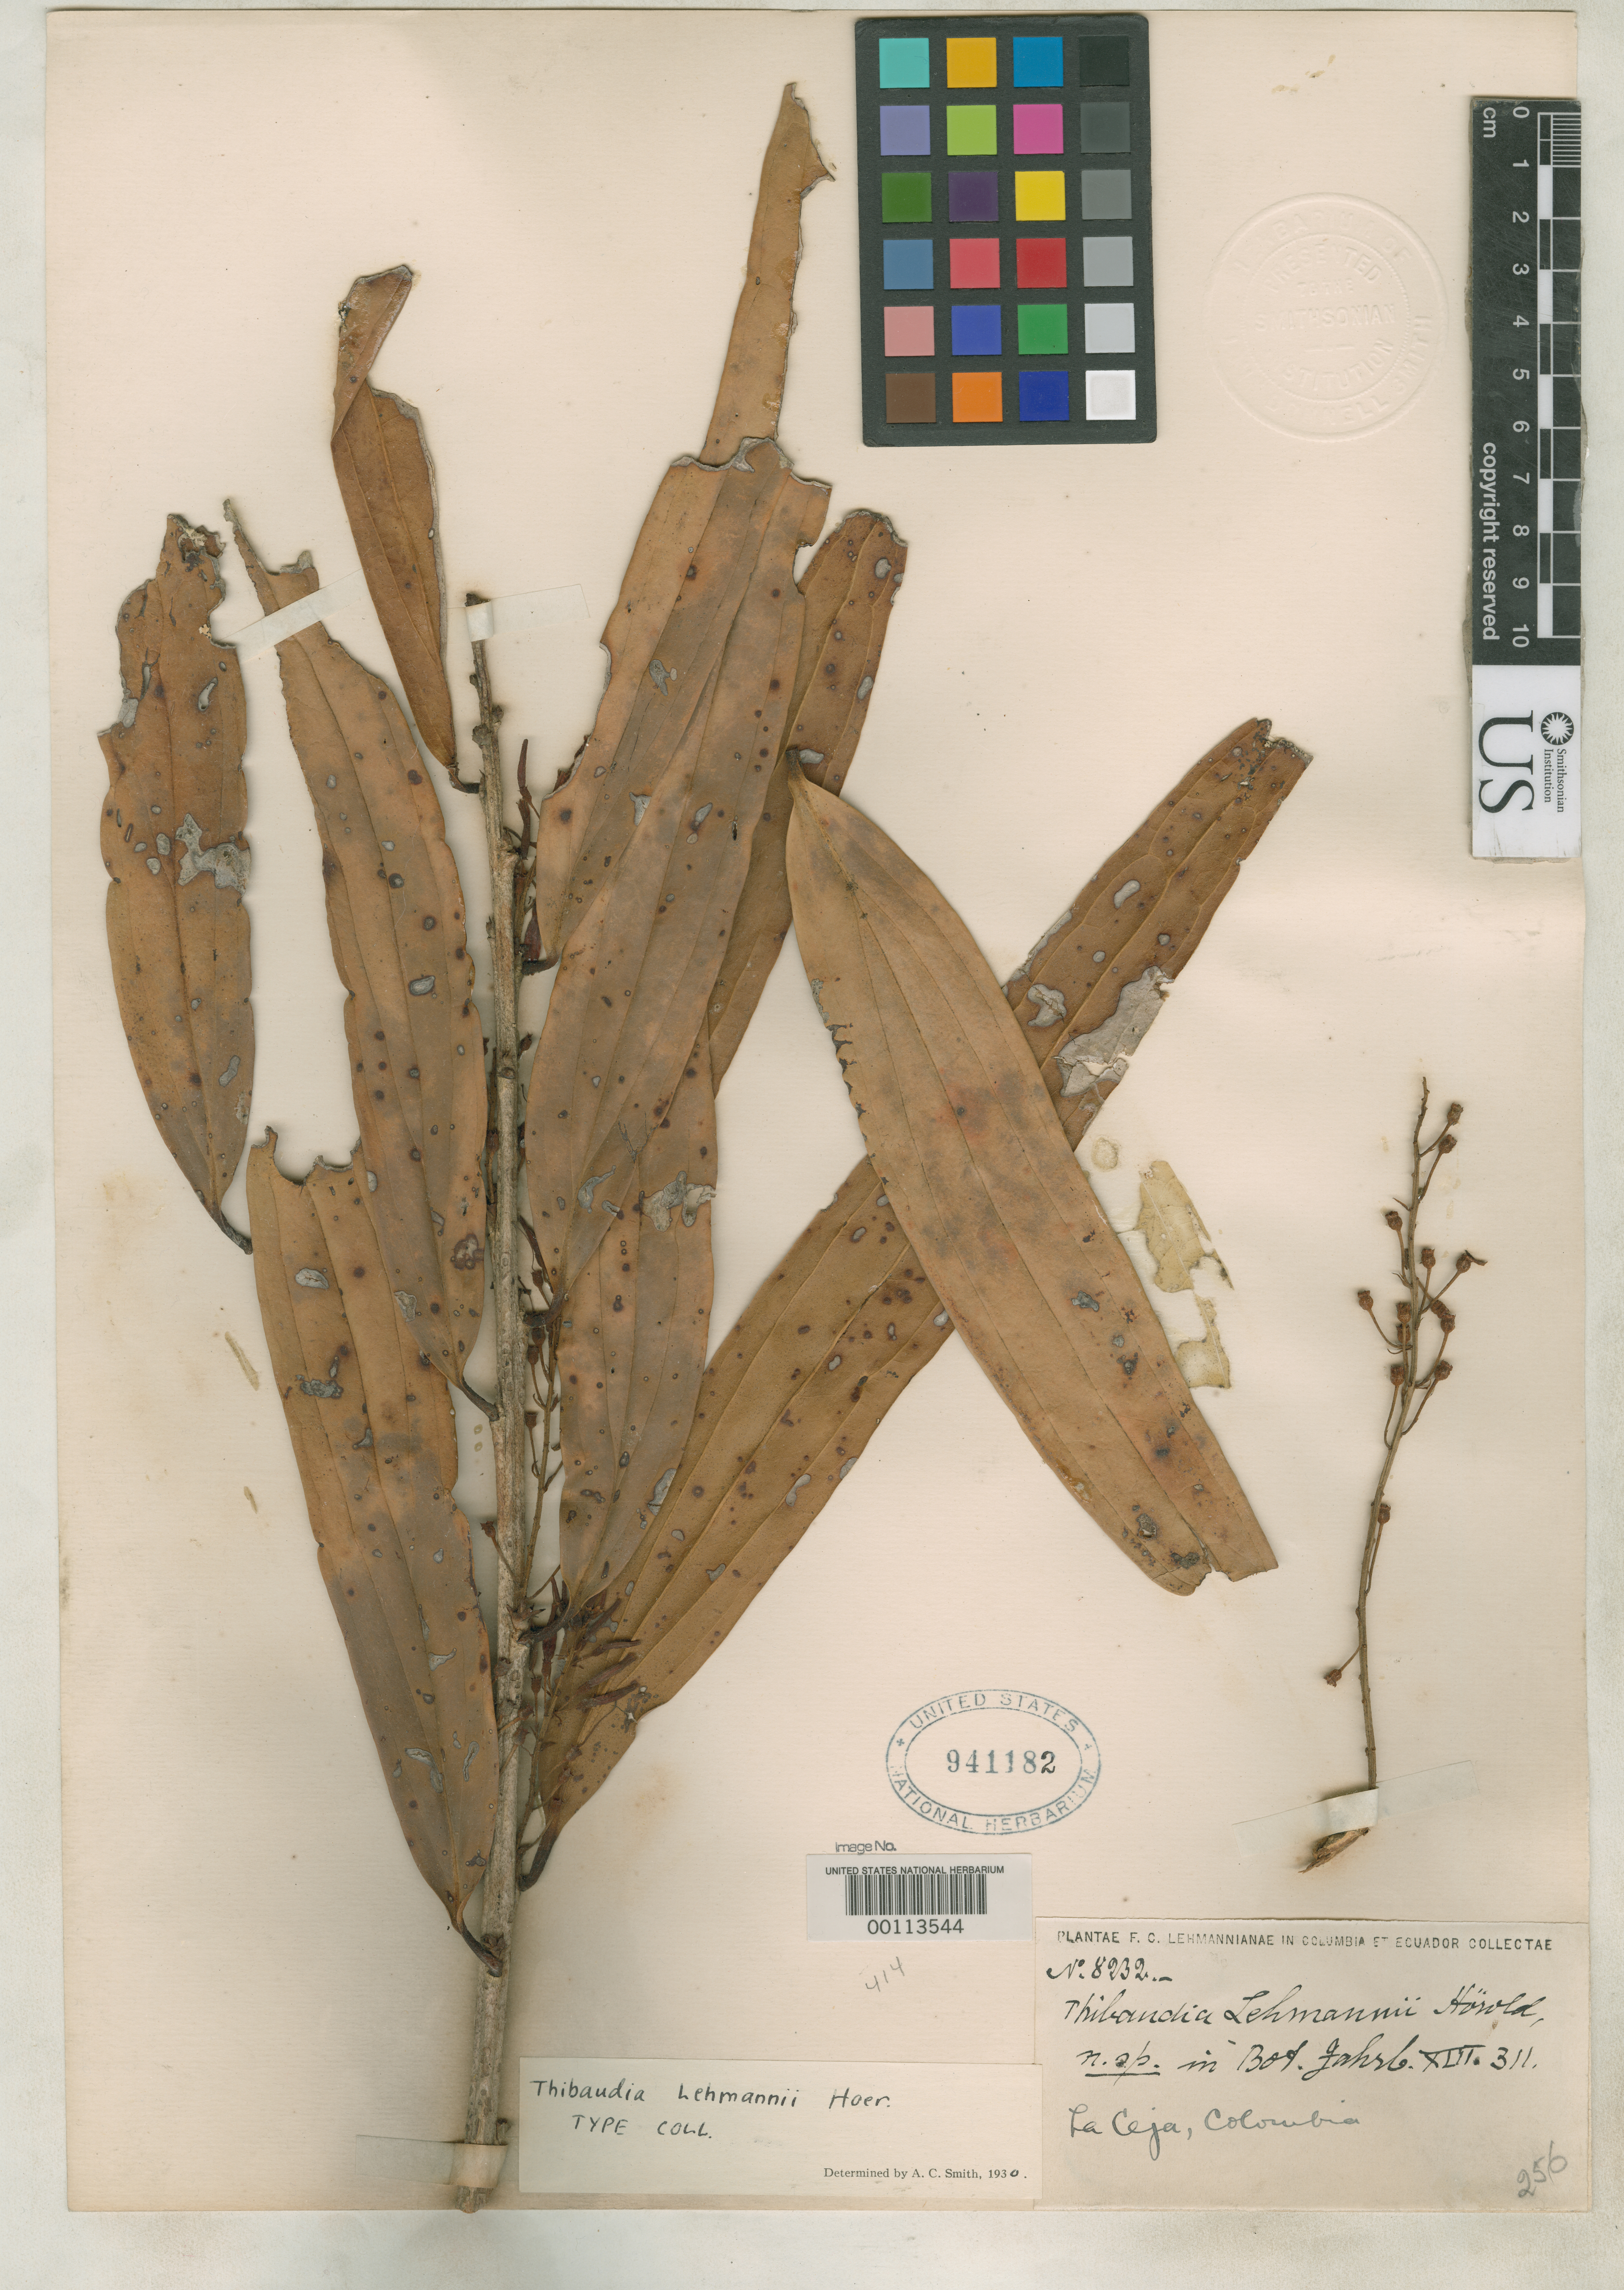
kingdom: Plantae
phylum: Tracheophyta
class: Magnoliopsida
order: Ericales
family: Ericaceae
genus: Thibaudia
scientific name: Thibaudia lehmannii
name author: Hoerold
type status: Isotype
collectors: F. C. Lehmann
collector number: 8232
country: Colombia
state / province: Cauca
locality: La Ceja, west of Popayan.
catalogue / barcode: US 941182